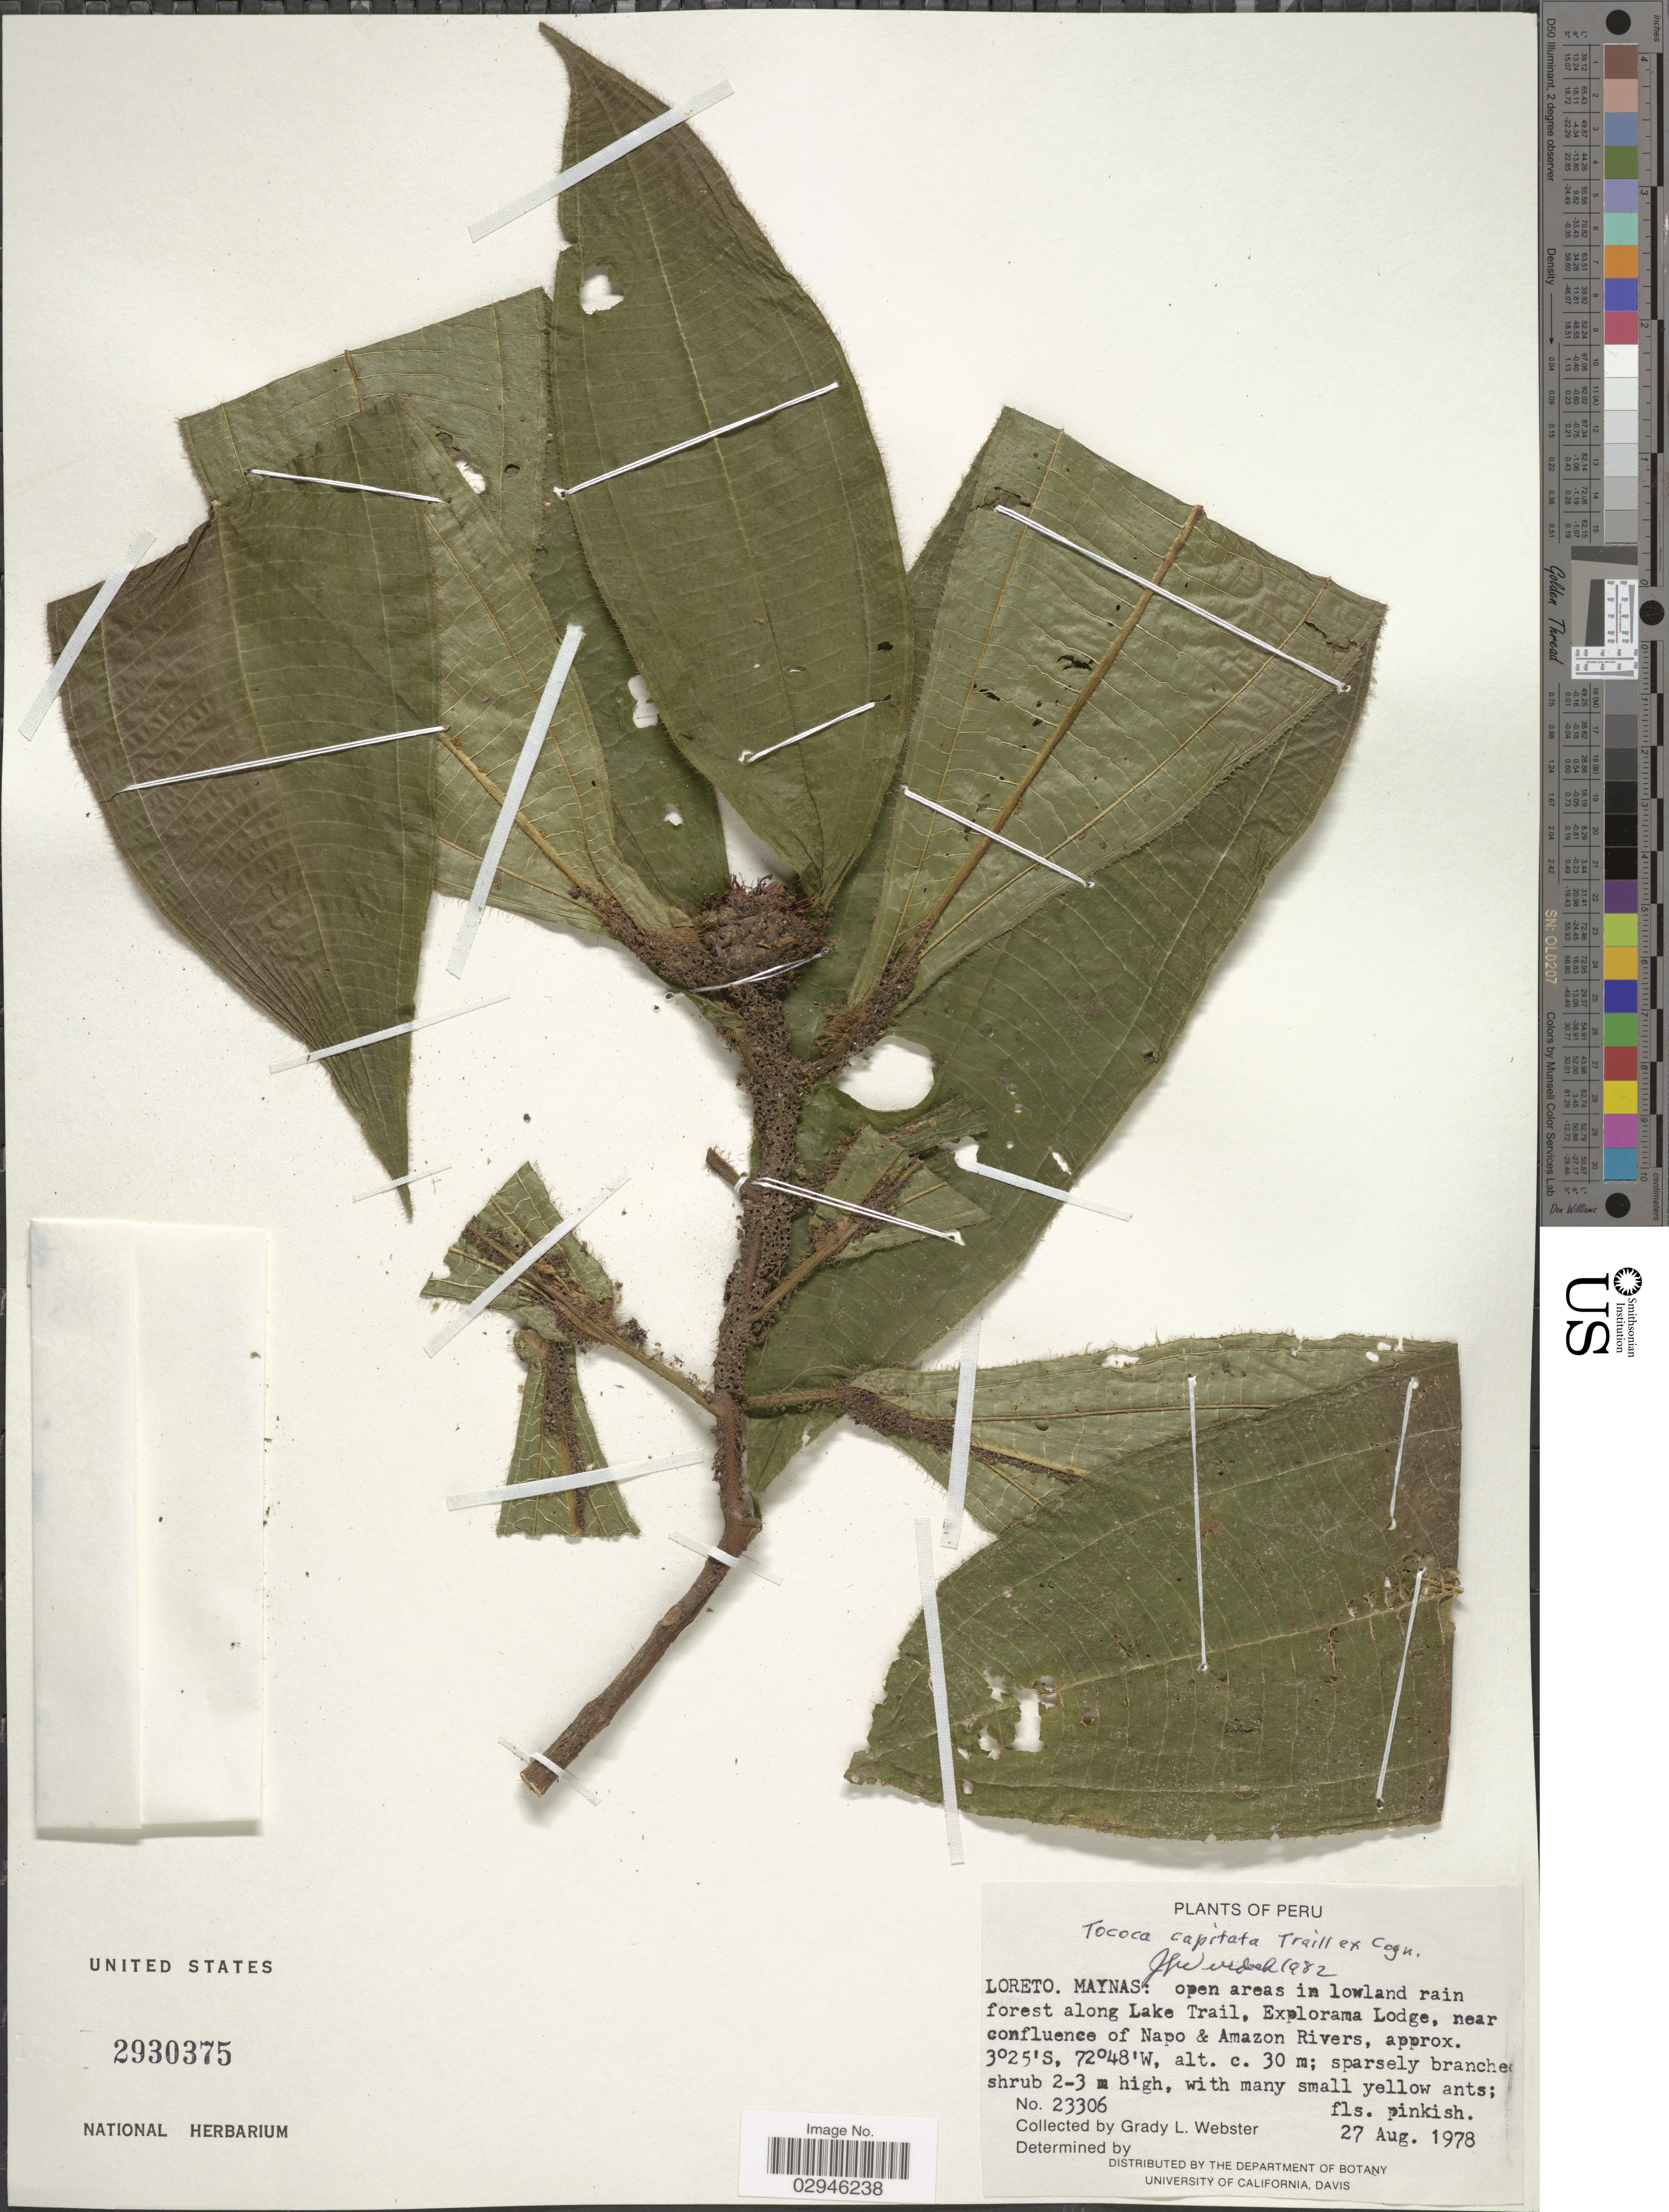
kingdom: Plantae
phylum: Tracheophyta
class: Magnoliopsida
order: Myrtales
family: Melastomataceae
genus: Tococa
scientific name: Tococa capitata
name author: Trail ex Cogn.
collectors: G. L. Webster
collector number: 23306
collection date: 1978-08-27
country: Peru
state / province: Loreto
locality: Maynas: open areas in lowland rain forest along Lake Trail, Explorama Lodge, near confluence of Napo & Amazon Rivers.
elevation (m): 30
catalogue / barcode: US 2930375